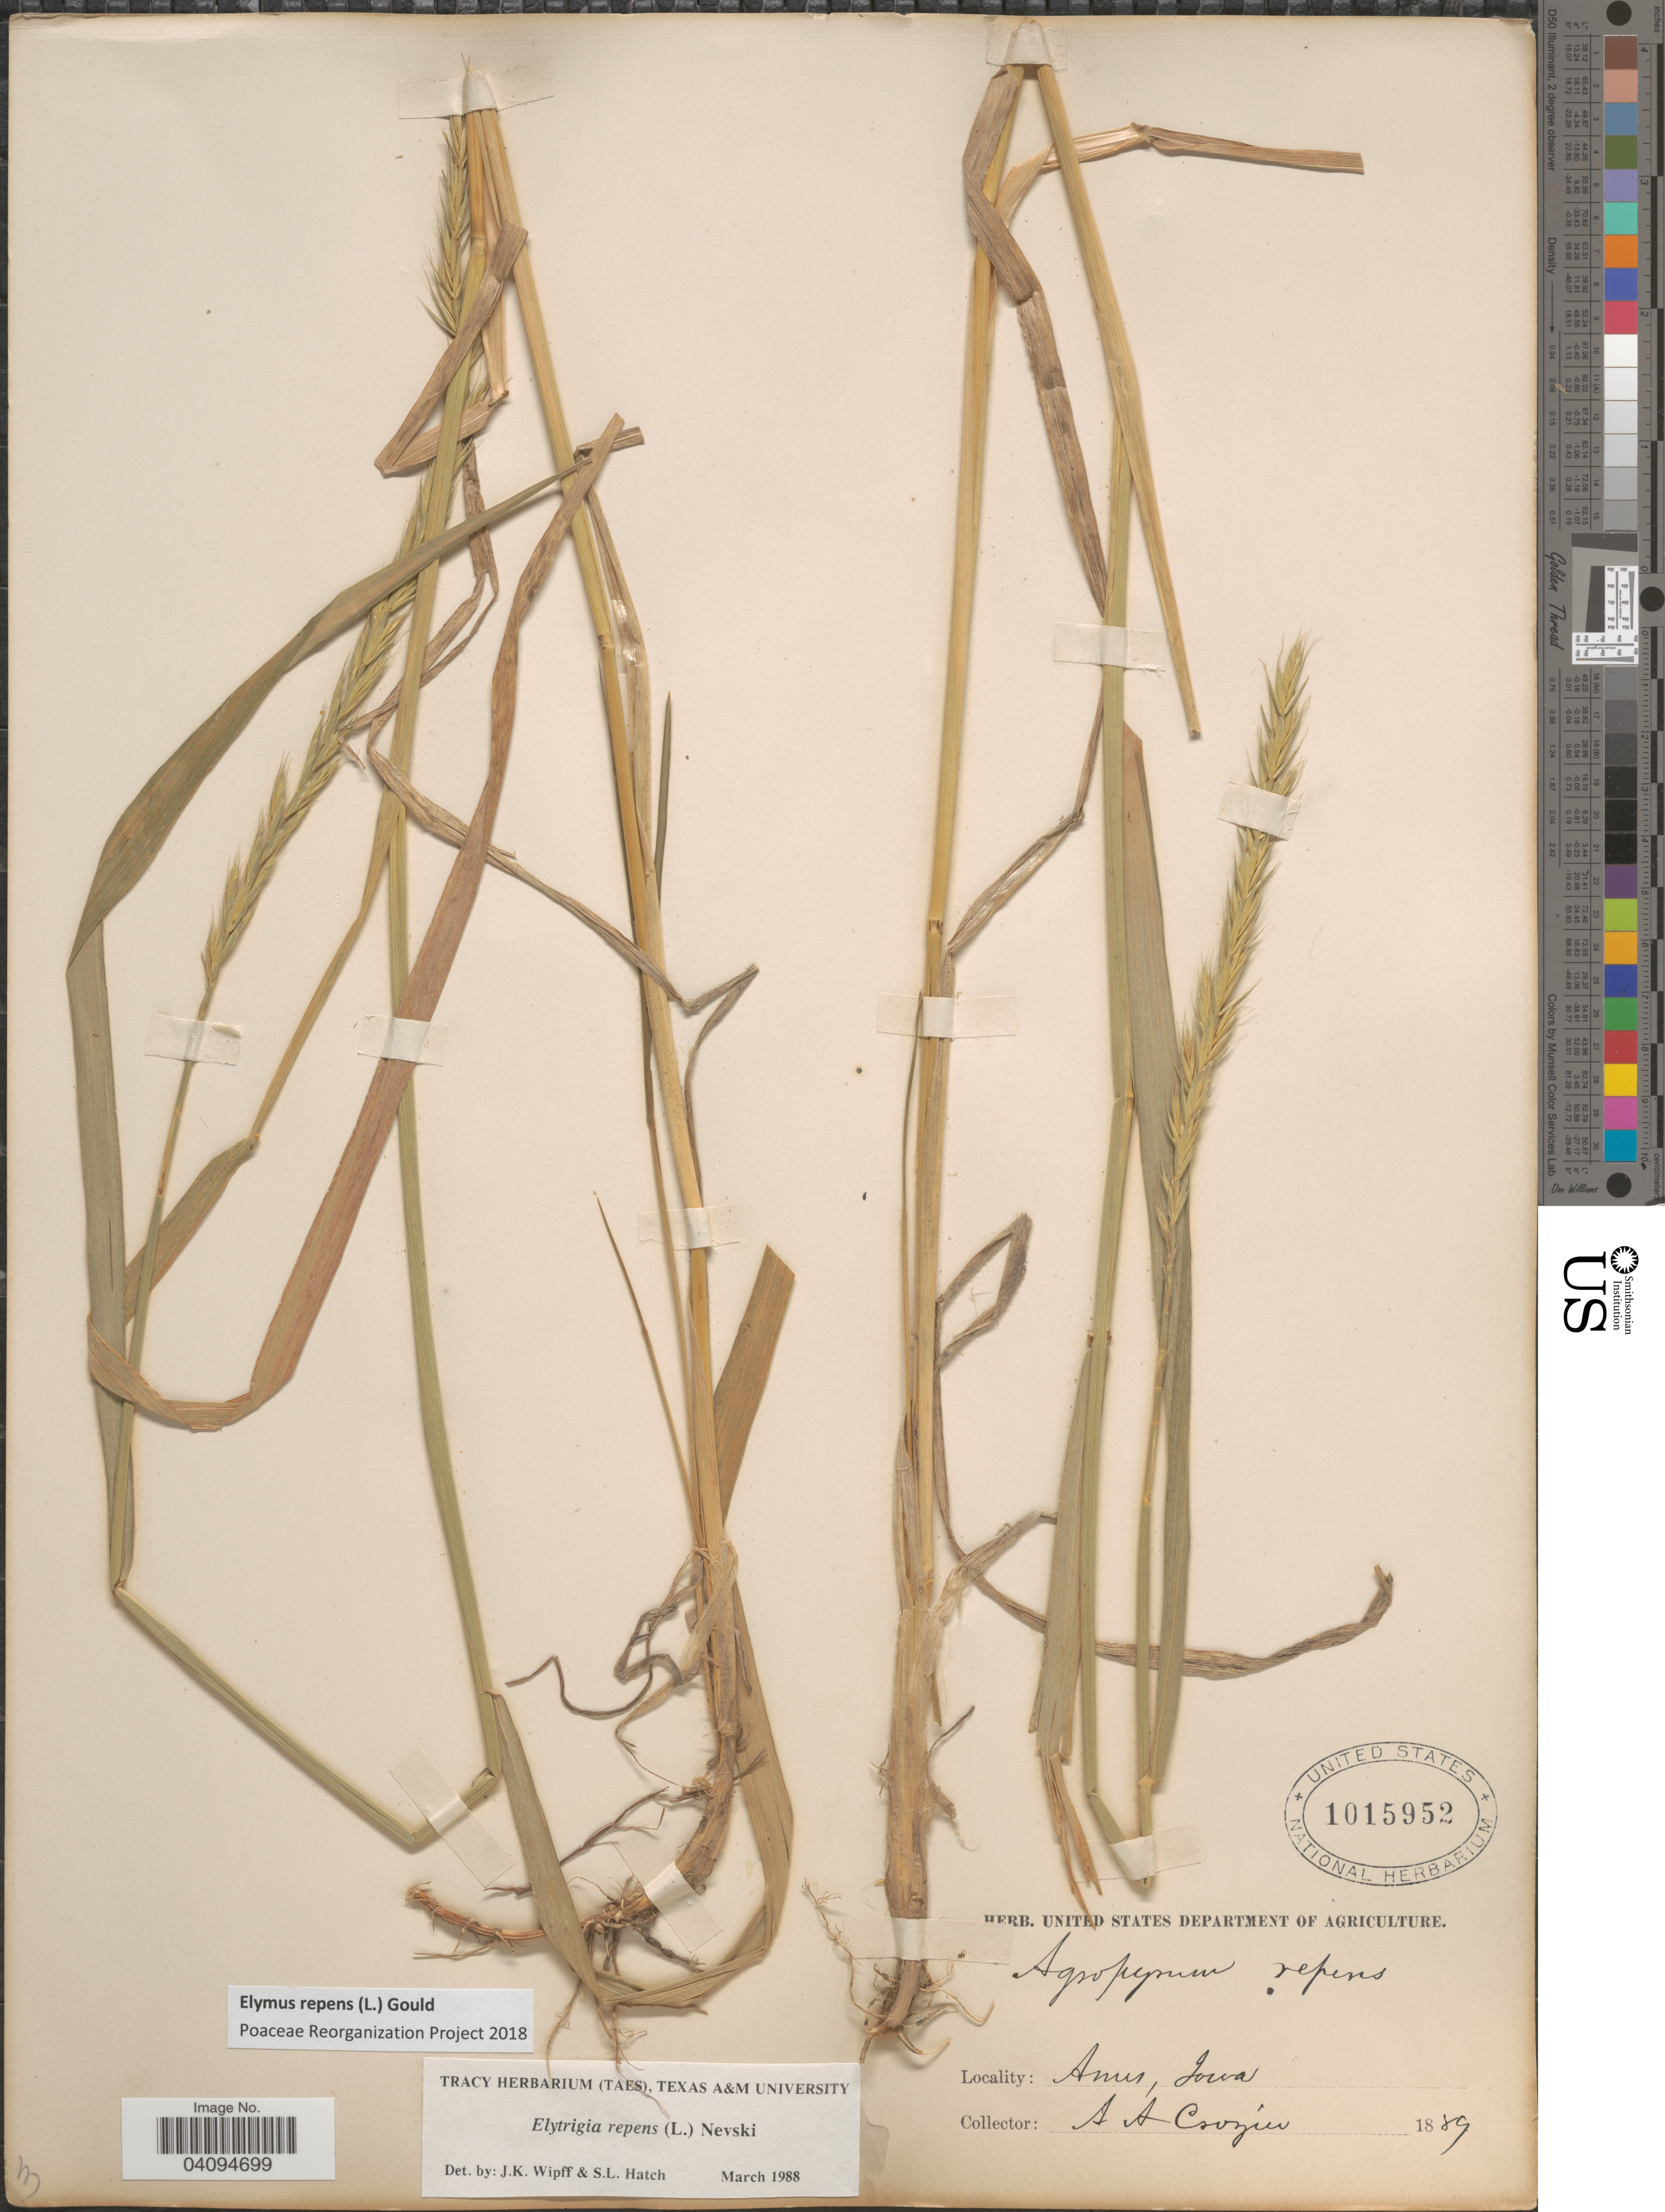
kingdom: Plantae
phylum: Tracheophyta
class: Liliopsida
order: Poales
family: Poaceae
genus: Elymus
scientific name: Elymus repens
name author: (L.) Gould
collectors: A. Crozier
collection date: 1889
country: United States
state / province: Iowa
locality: Ames.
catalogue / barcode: US 1015952